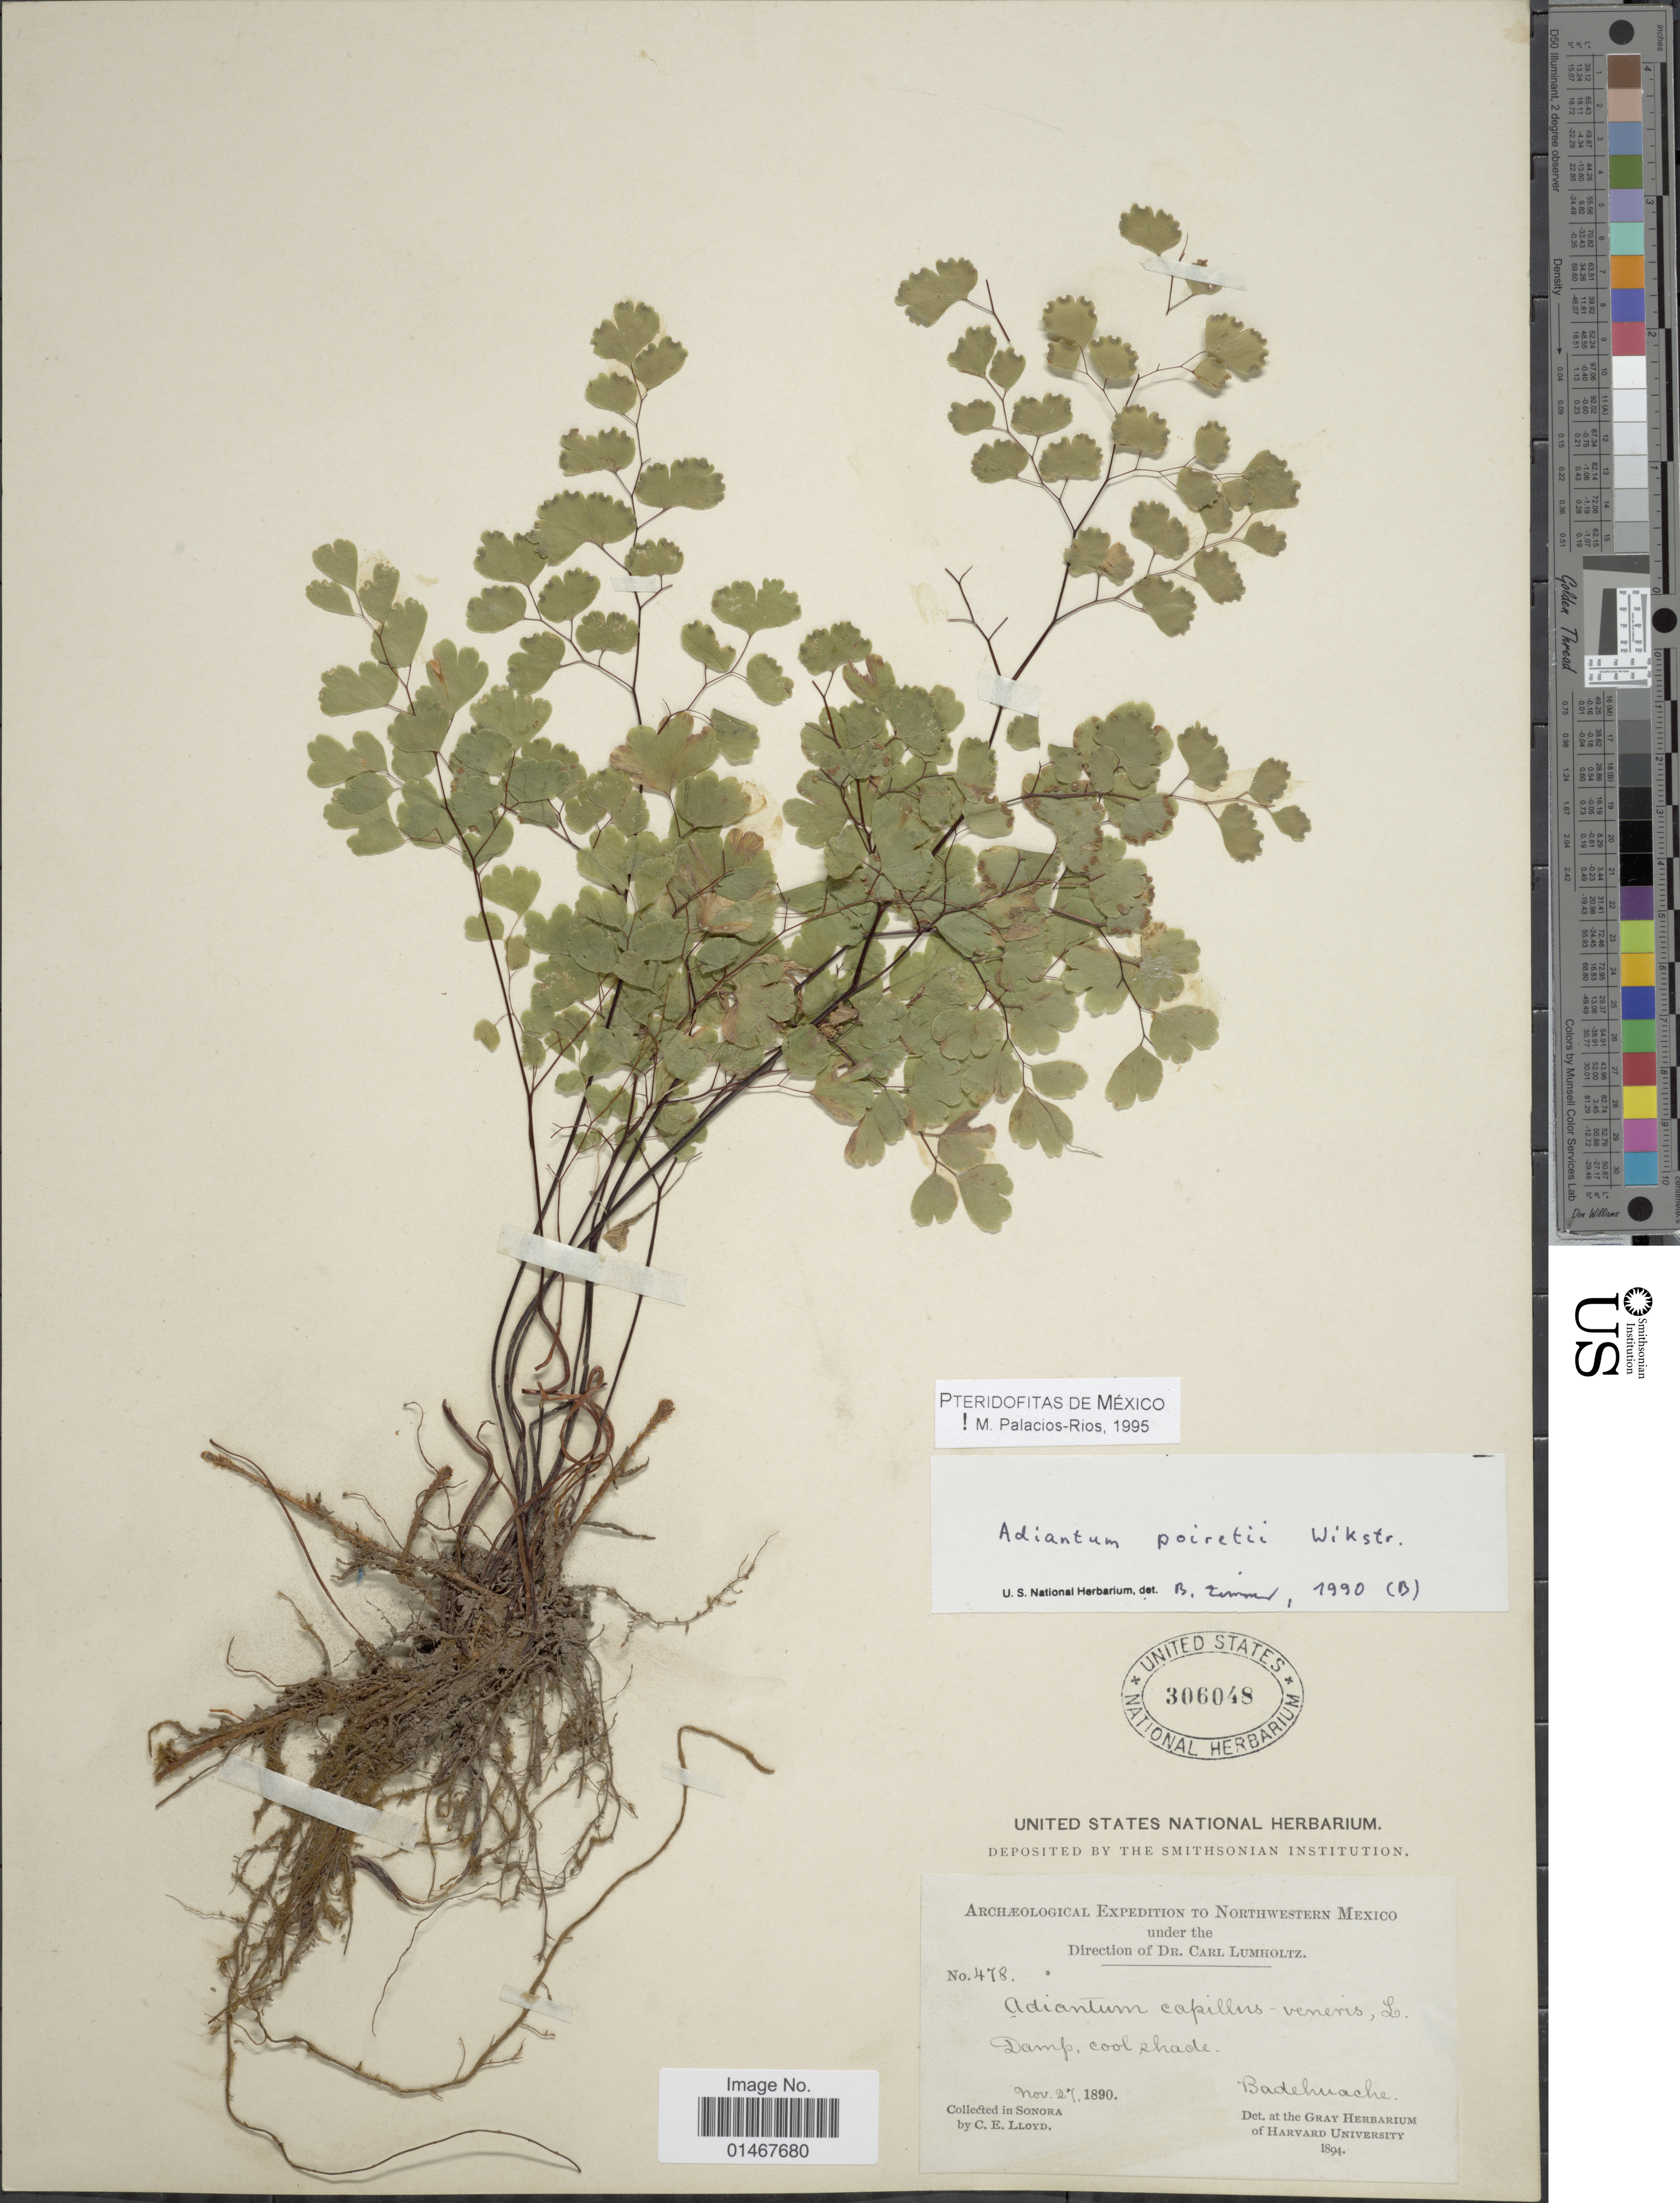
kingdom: Plantae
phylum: Tracheophyta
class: Polypodiopsida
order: Polypodiales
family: Pteridaceae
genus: Adiantum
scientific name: Adiantum poiretii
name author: Wikstr.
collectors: Lloyd, C. E.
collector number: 478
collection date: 1890-11-27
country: Mexico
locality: Badehuache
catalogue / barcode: US 306048